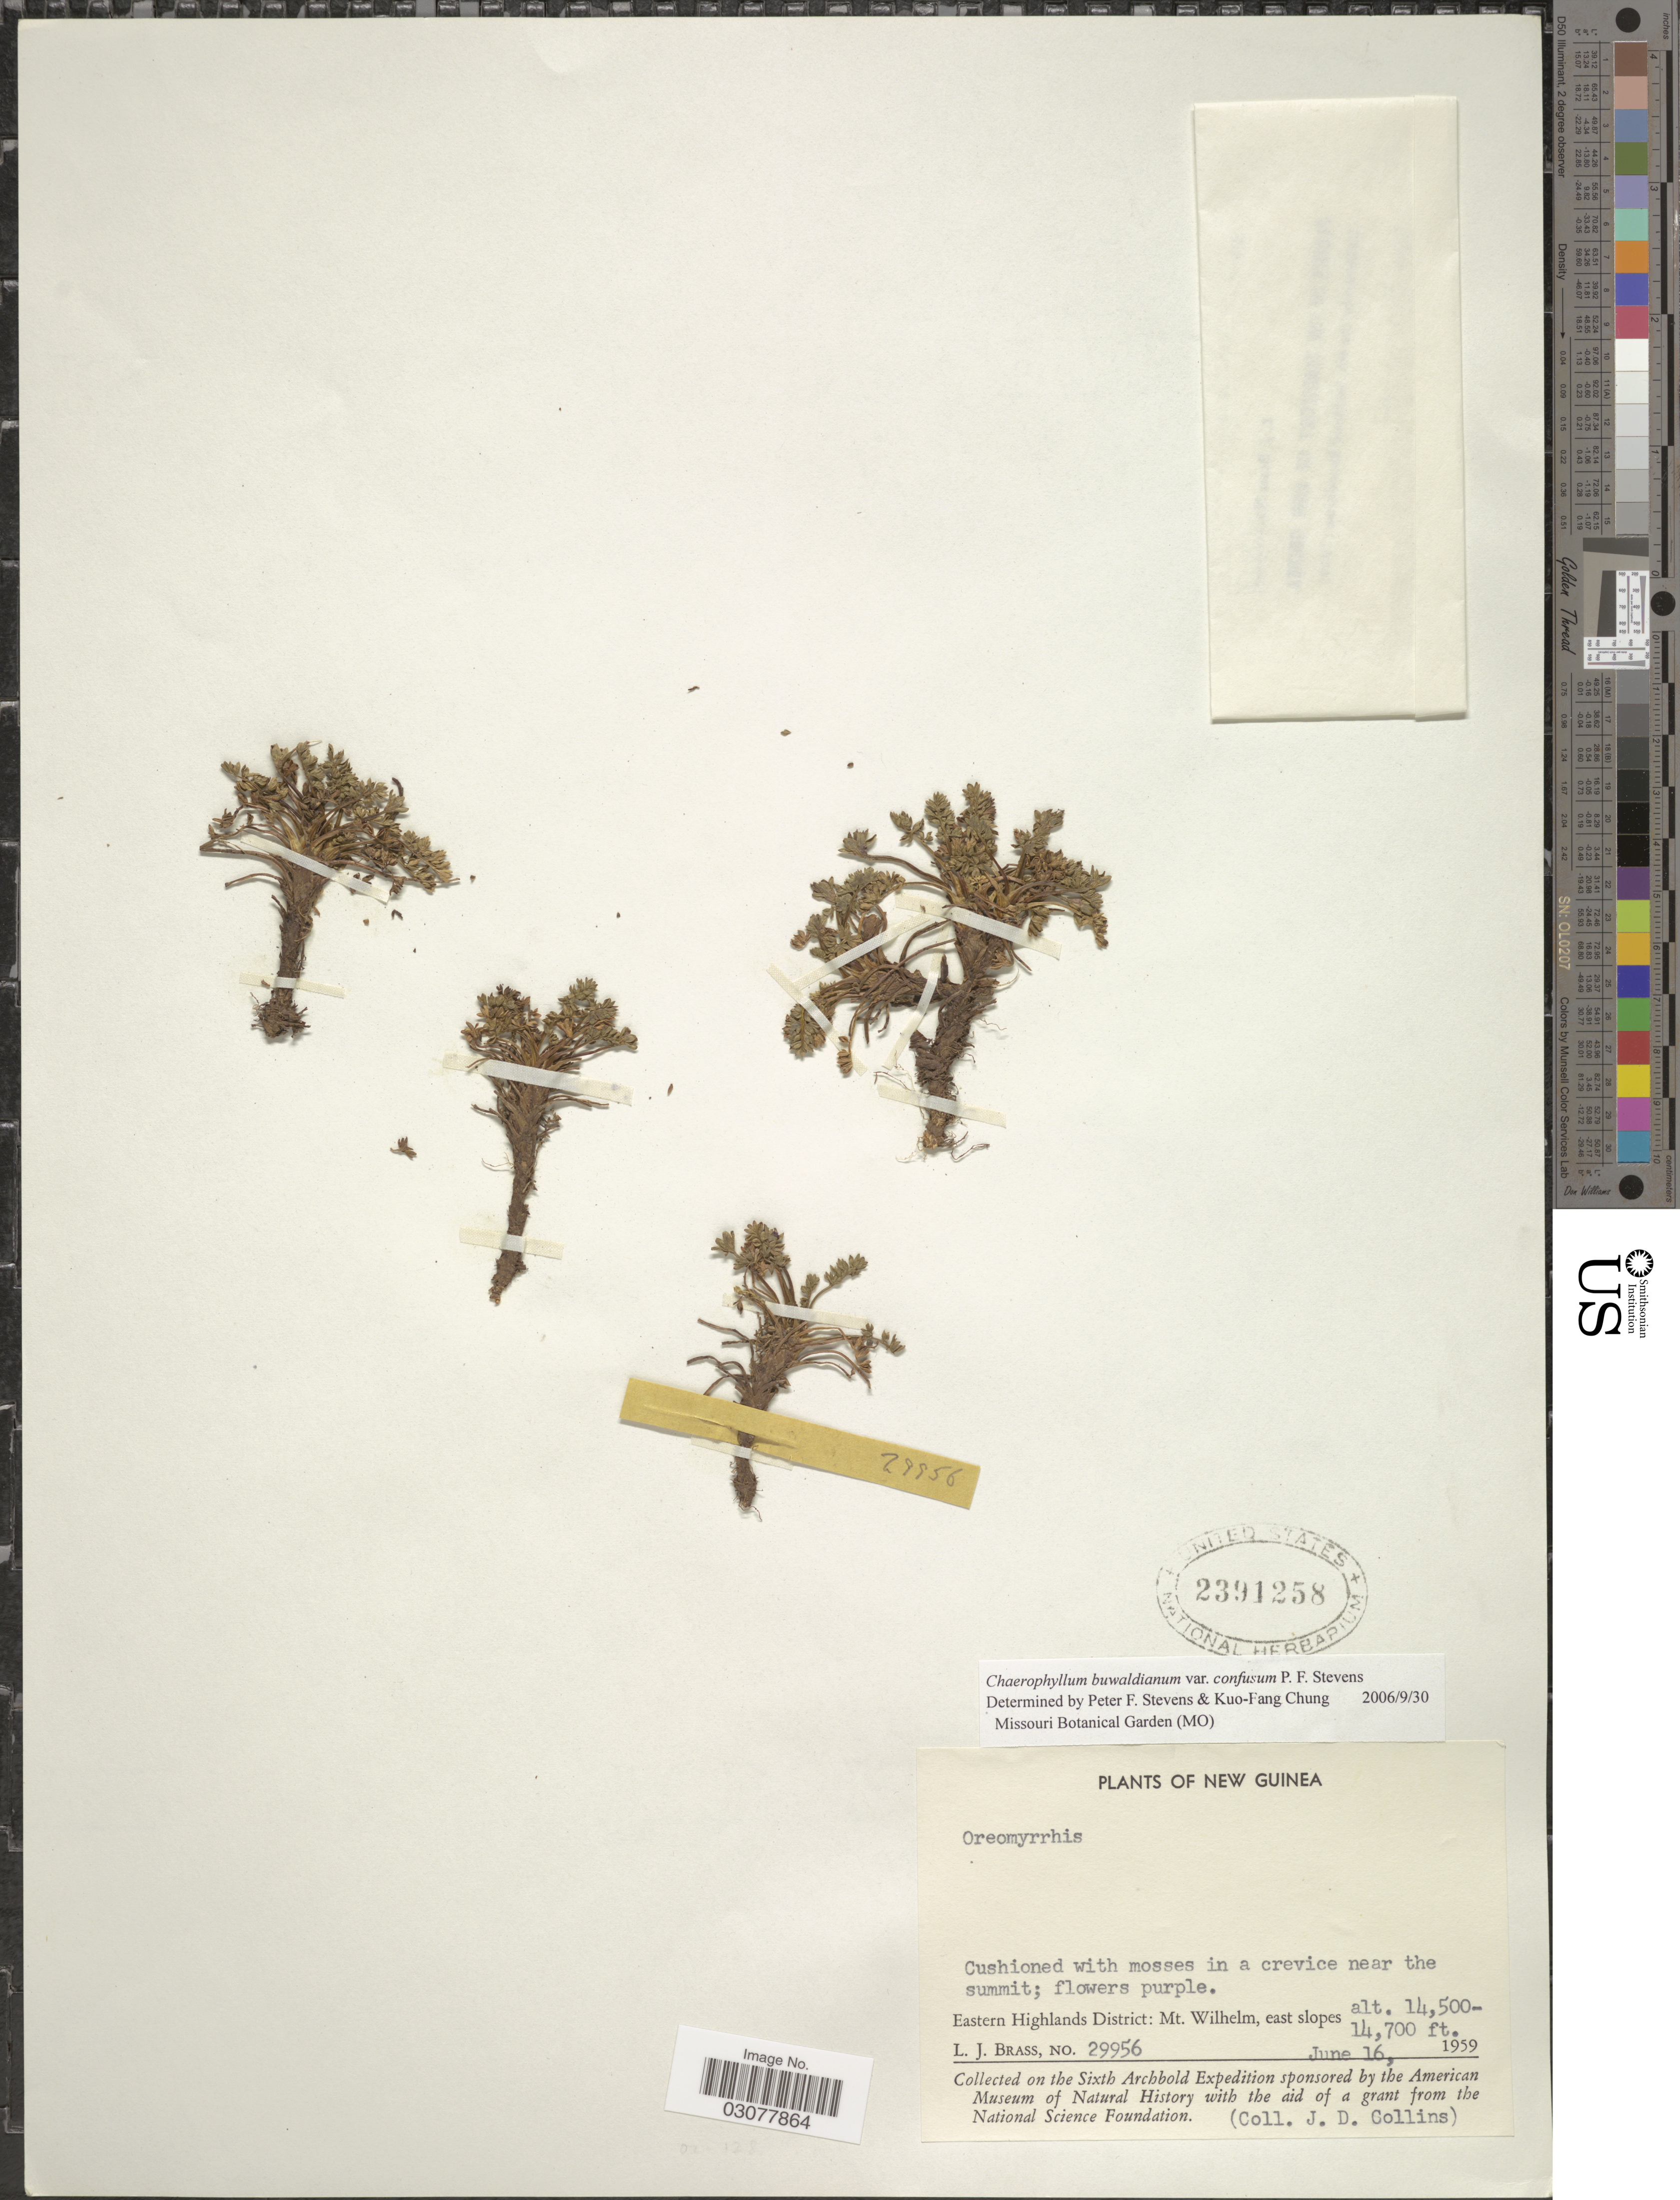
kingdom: Plantae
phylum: Tracheophyta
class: Magnoliopsida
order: Apiales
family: Apiaceae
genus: Chaerophyllum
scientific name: Chaerophyllum buwaldianum var. confusum P.F. Stevens var. nov ined.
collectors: L. J. Brass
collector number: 29956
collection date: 1959-06-16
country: Papua New Guinea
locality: New Guinea, Eastern Highlands District: Mt. Wilhelm, east slopes.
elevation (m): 4420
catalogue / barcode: US 2391258